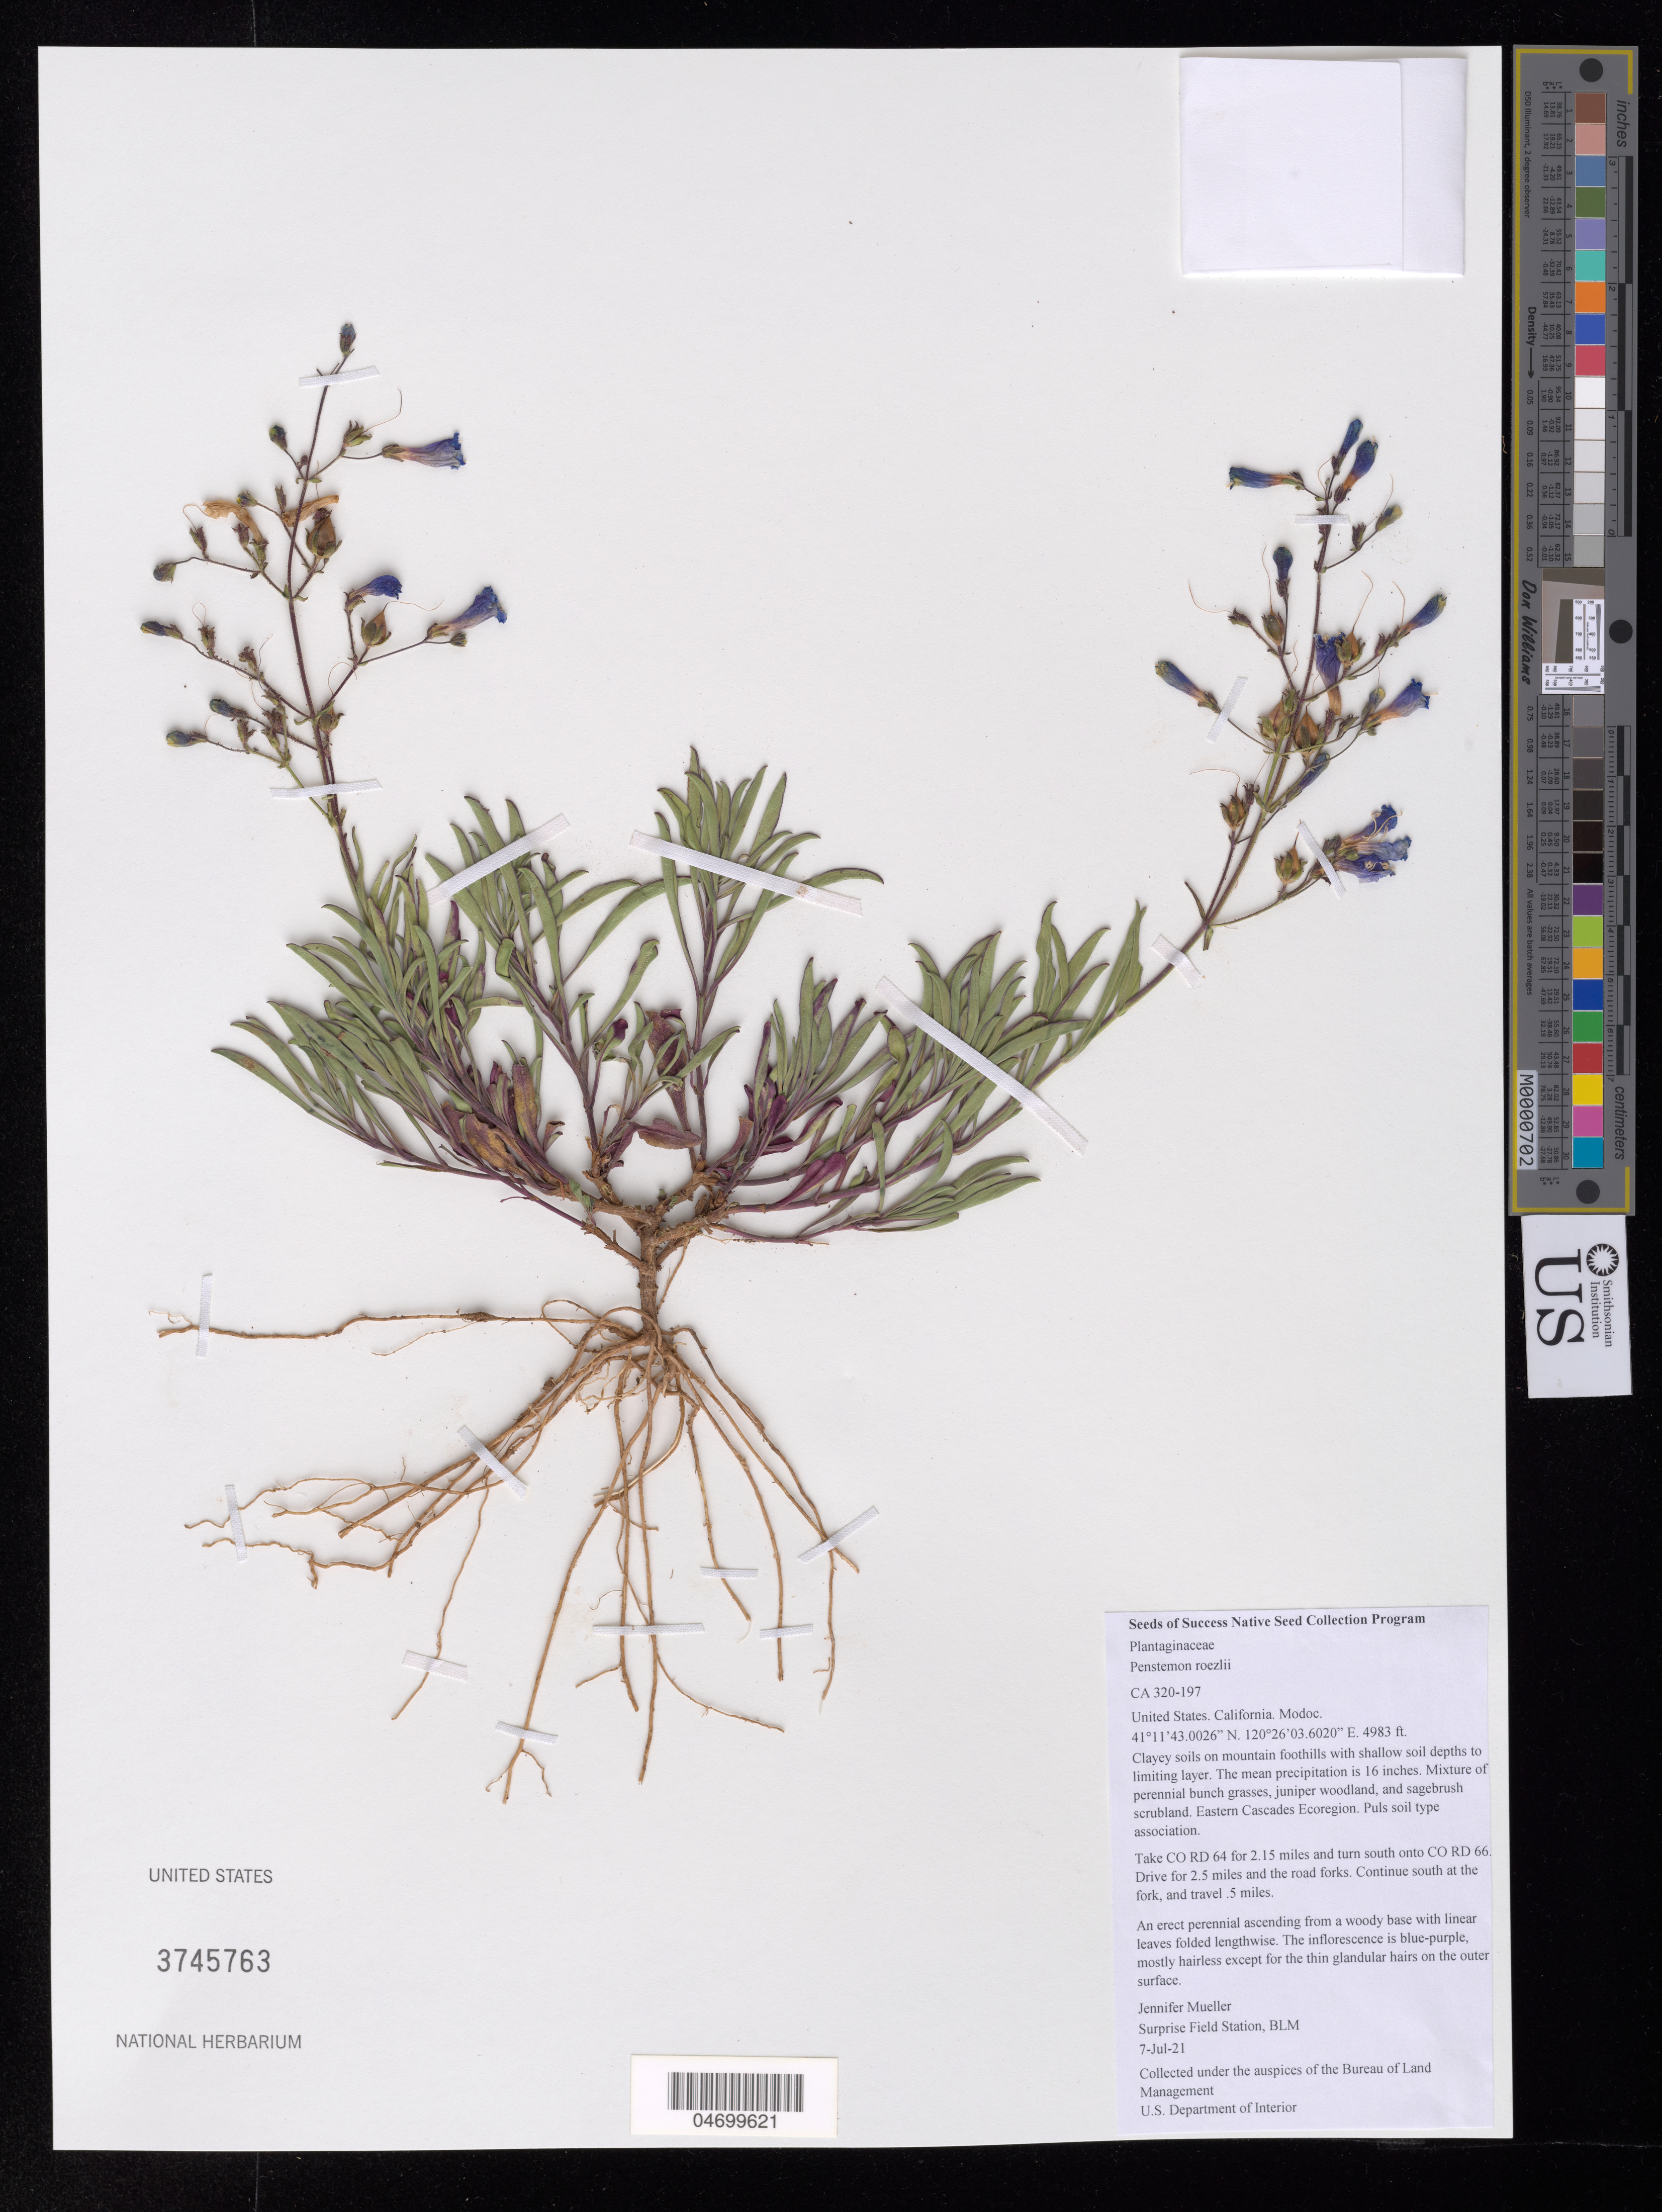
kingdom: Plantae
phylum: Tracheophyta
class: Magnoliopsida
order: Lamiales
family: Plantaginaceae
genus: Penstemon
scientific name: Penstemon roezlii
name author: Regel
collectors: J. Mueller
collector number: CA370-197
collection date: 2021-07-07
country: United States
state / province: California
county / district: Modoc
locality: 2.15 mi. on CO RD 64 and turn south onto CO RD 66. Drive for 2.5 mi., then south at the fork for 0.5 mi.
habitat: Clayey soils on mountain foothills with shallow soil depths to limiting layer. Mixture of perennial bunch grasses, juniper woodland, and sagebrush scrubland. Eastern Cascades Ecoregion.Puls soil type association.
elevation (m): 1519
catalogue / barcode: US 3745763